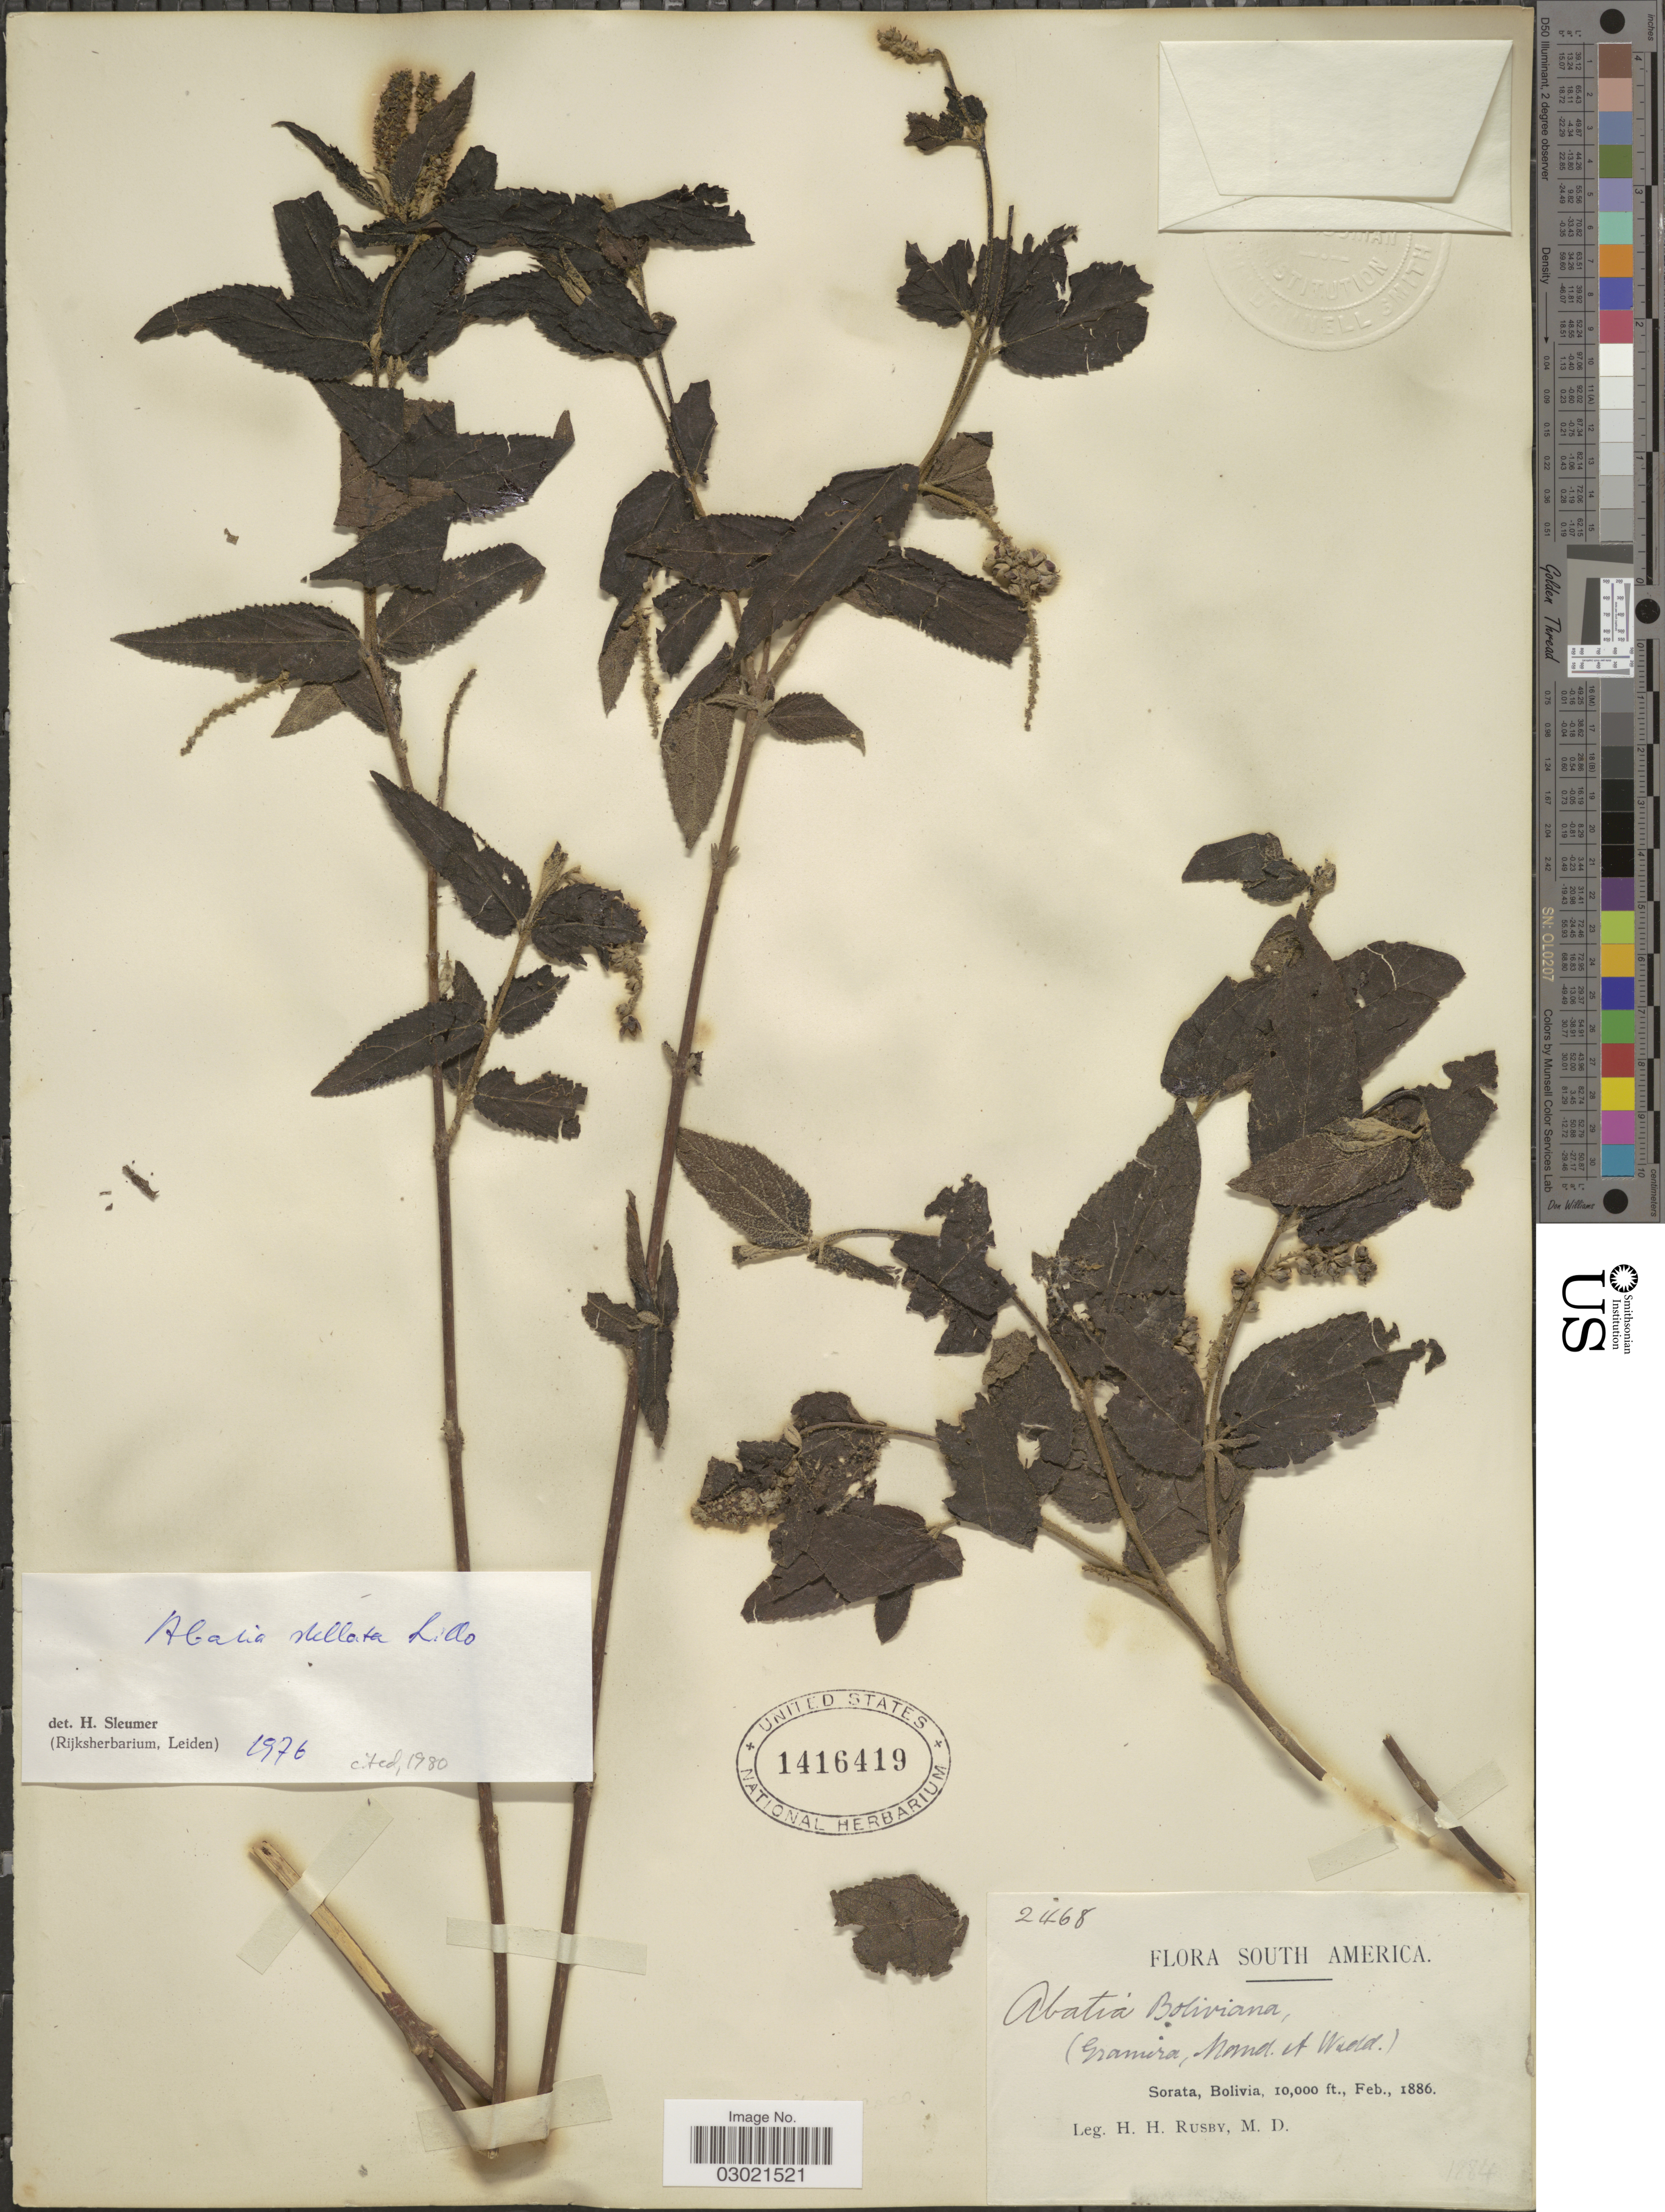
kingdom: Plantae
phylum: Tracheophyta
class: Magnoliopsida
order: Malpighiales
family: Salicaceae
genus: Abatia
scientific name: Abatia stellata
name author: Lillo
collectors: H. H. Rusby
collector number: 2468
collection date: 1886-02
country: Bolivia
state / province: La Páz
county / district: Larecaja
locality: Sorata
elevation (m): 3048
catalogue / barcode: US 1416419